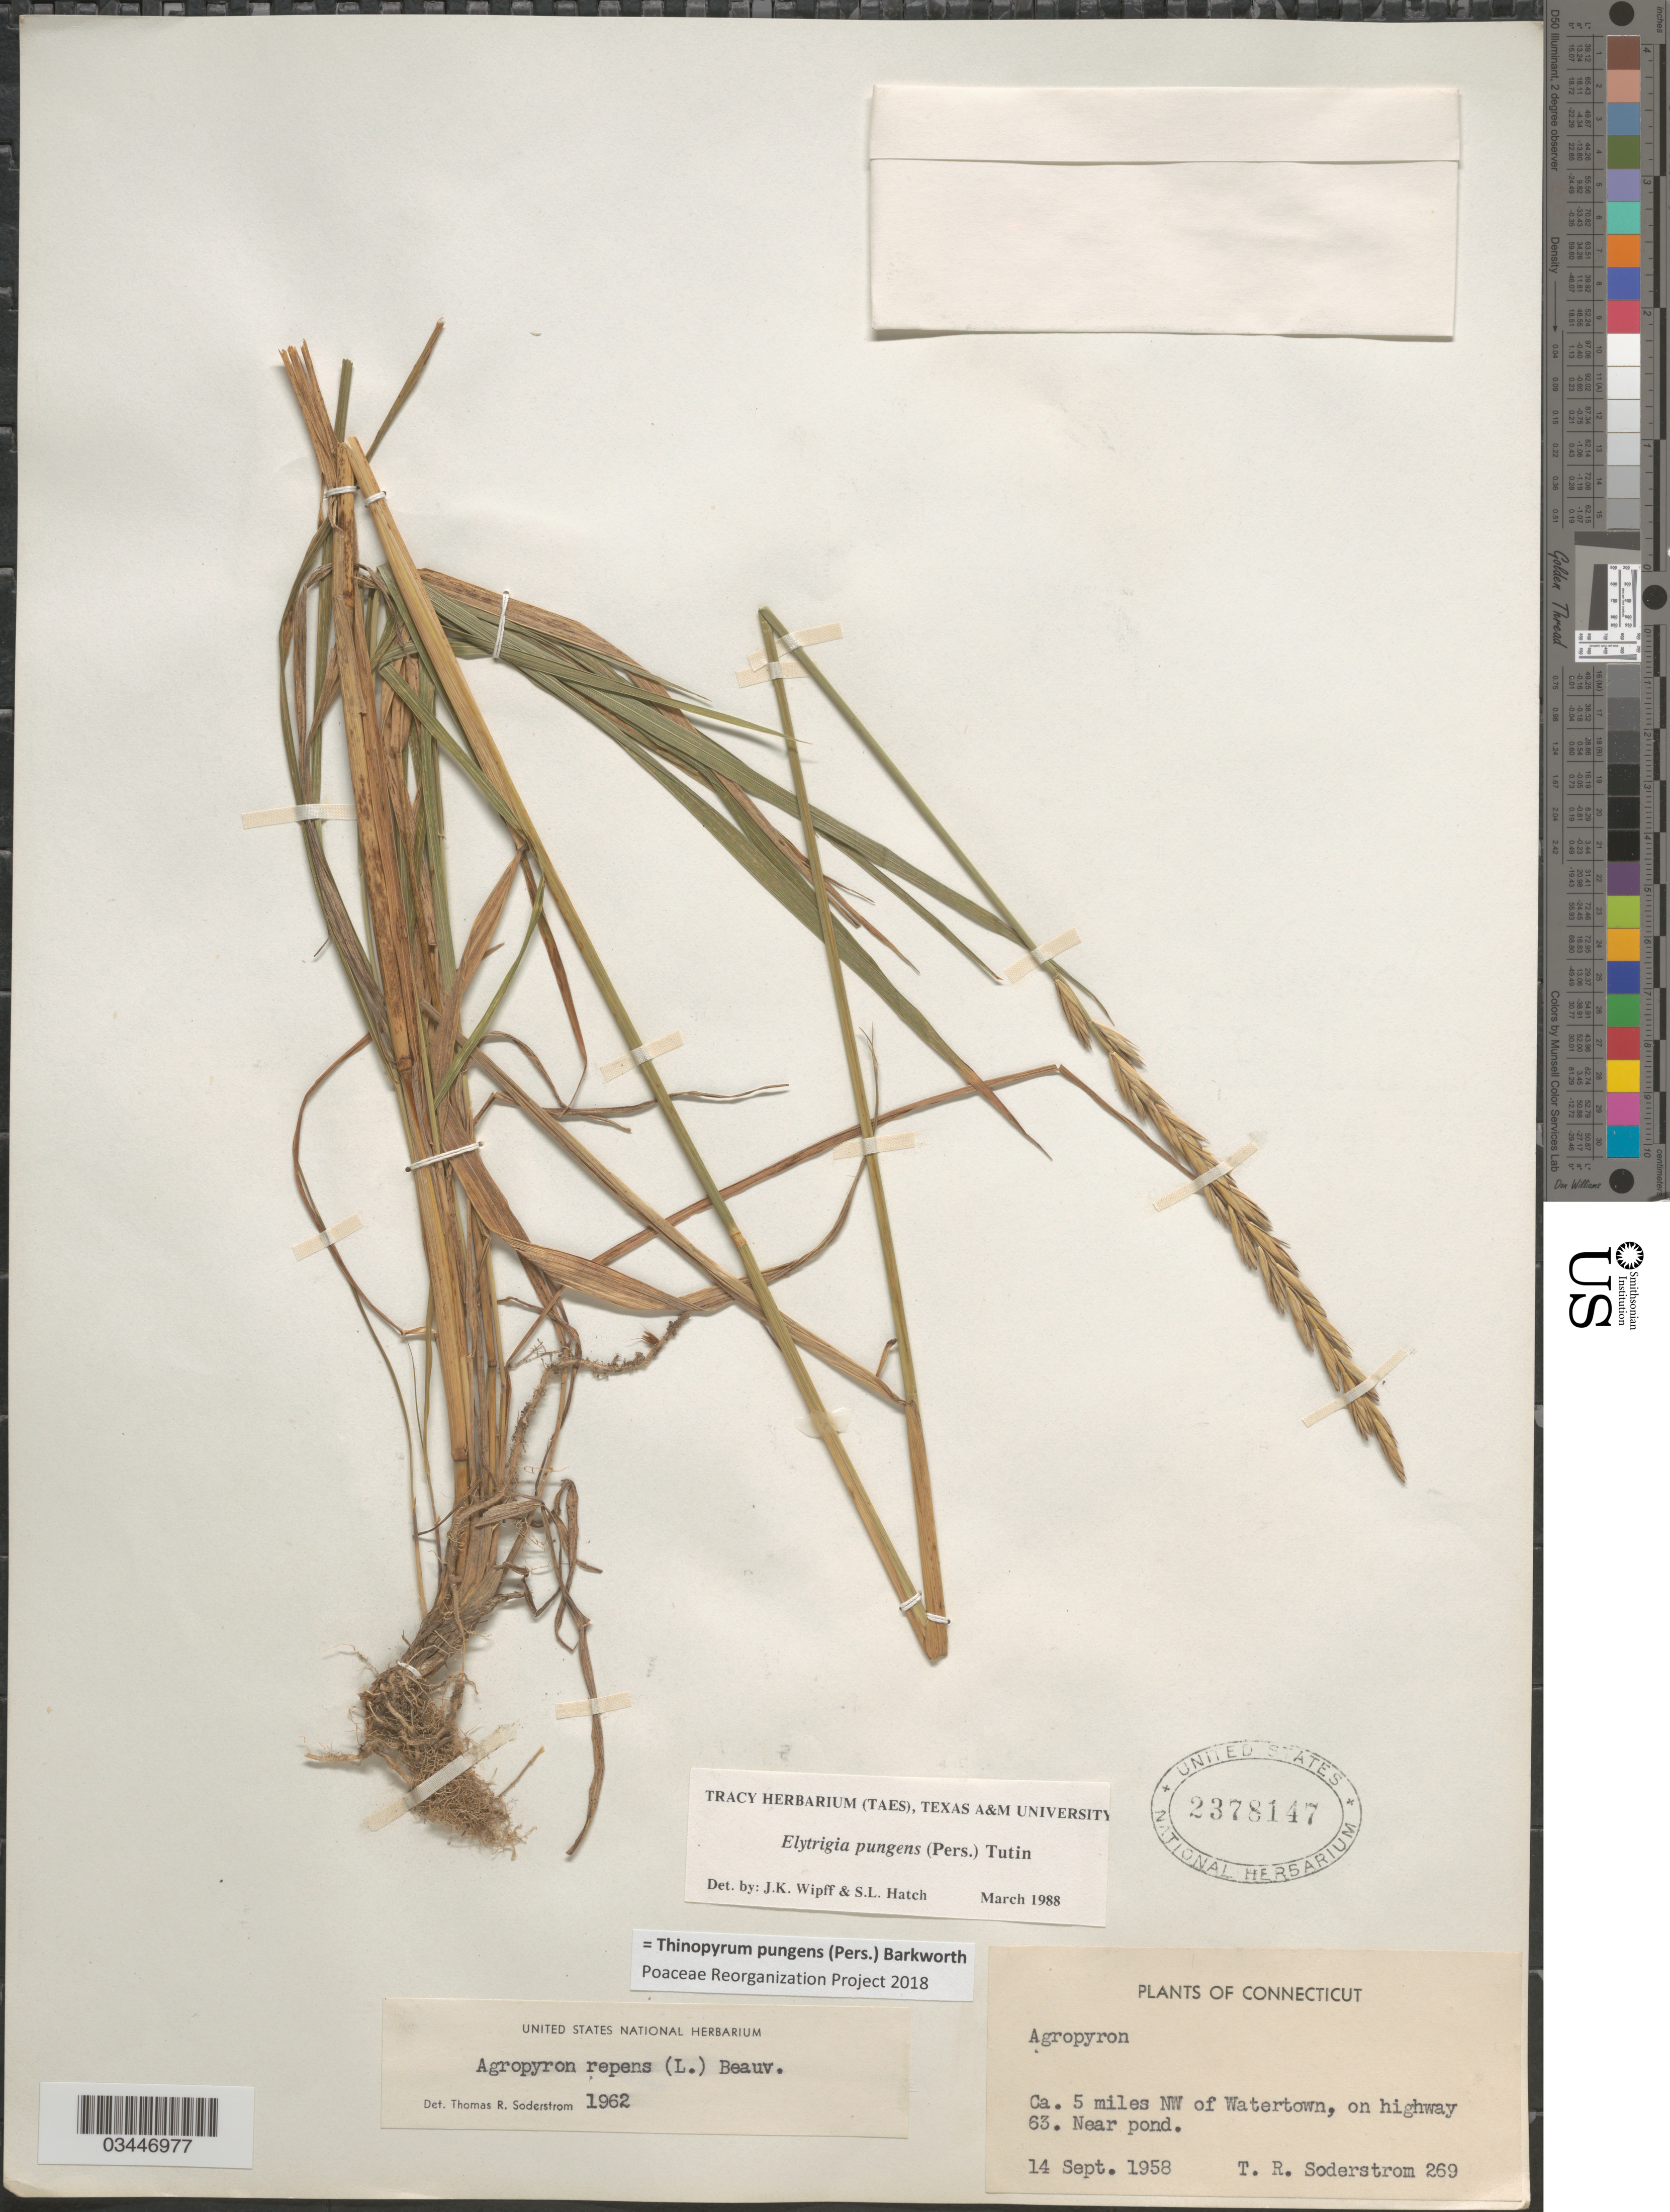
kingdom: Plantae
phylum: Tracheophyta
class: Liliopsida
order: Poales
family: Poaceae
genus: Thinopyrum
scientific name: Thinopyrum pungens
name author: (Pers.) Barkworth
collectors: T. R. Soderstrom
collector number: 269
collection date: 1958-09-14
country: United States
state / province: Connecticut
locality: Ca. 5 miles NW of Watertown, on highway 63. Near pond.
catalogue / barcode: US 2378147